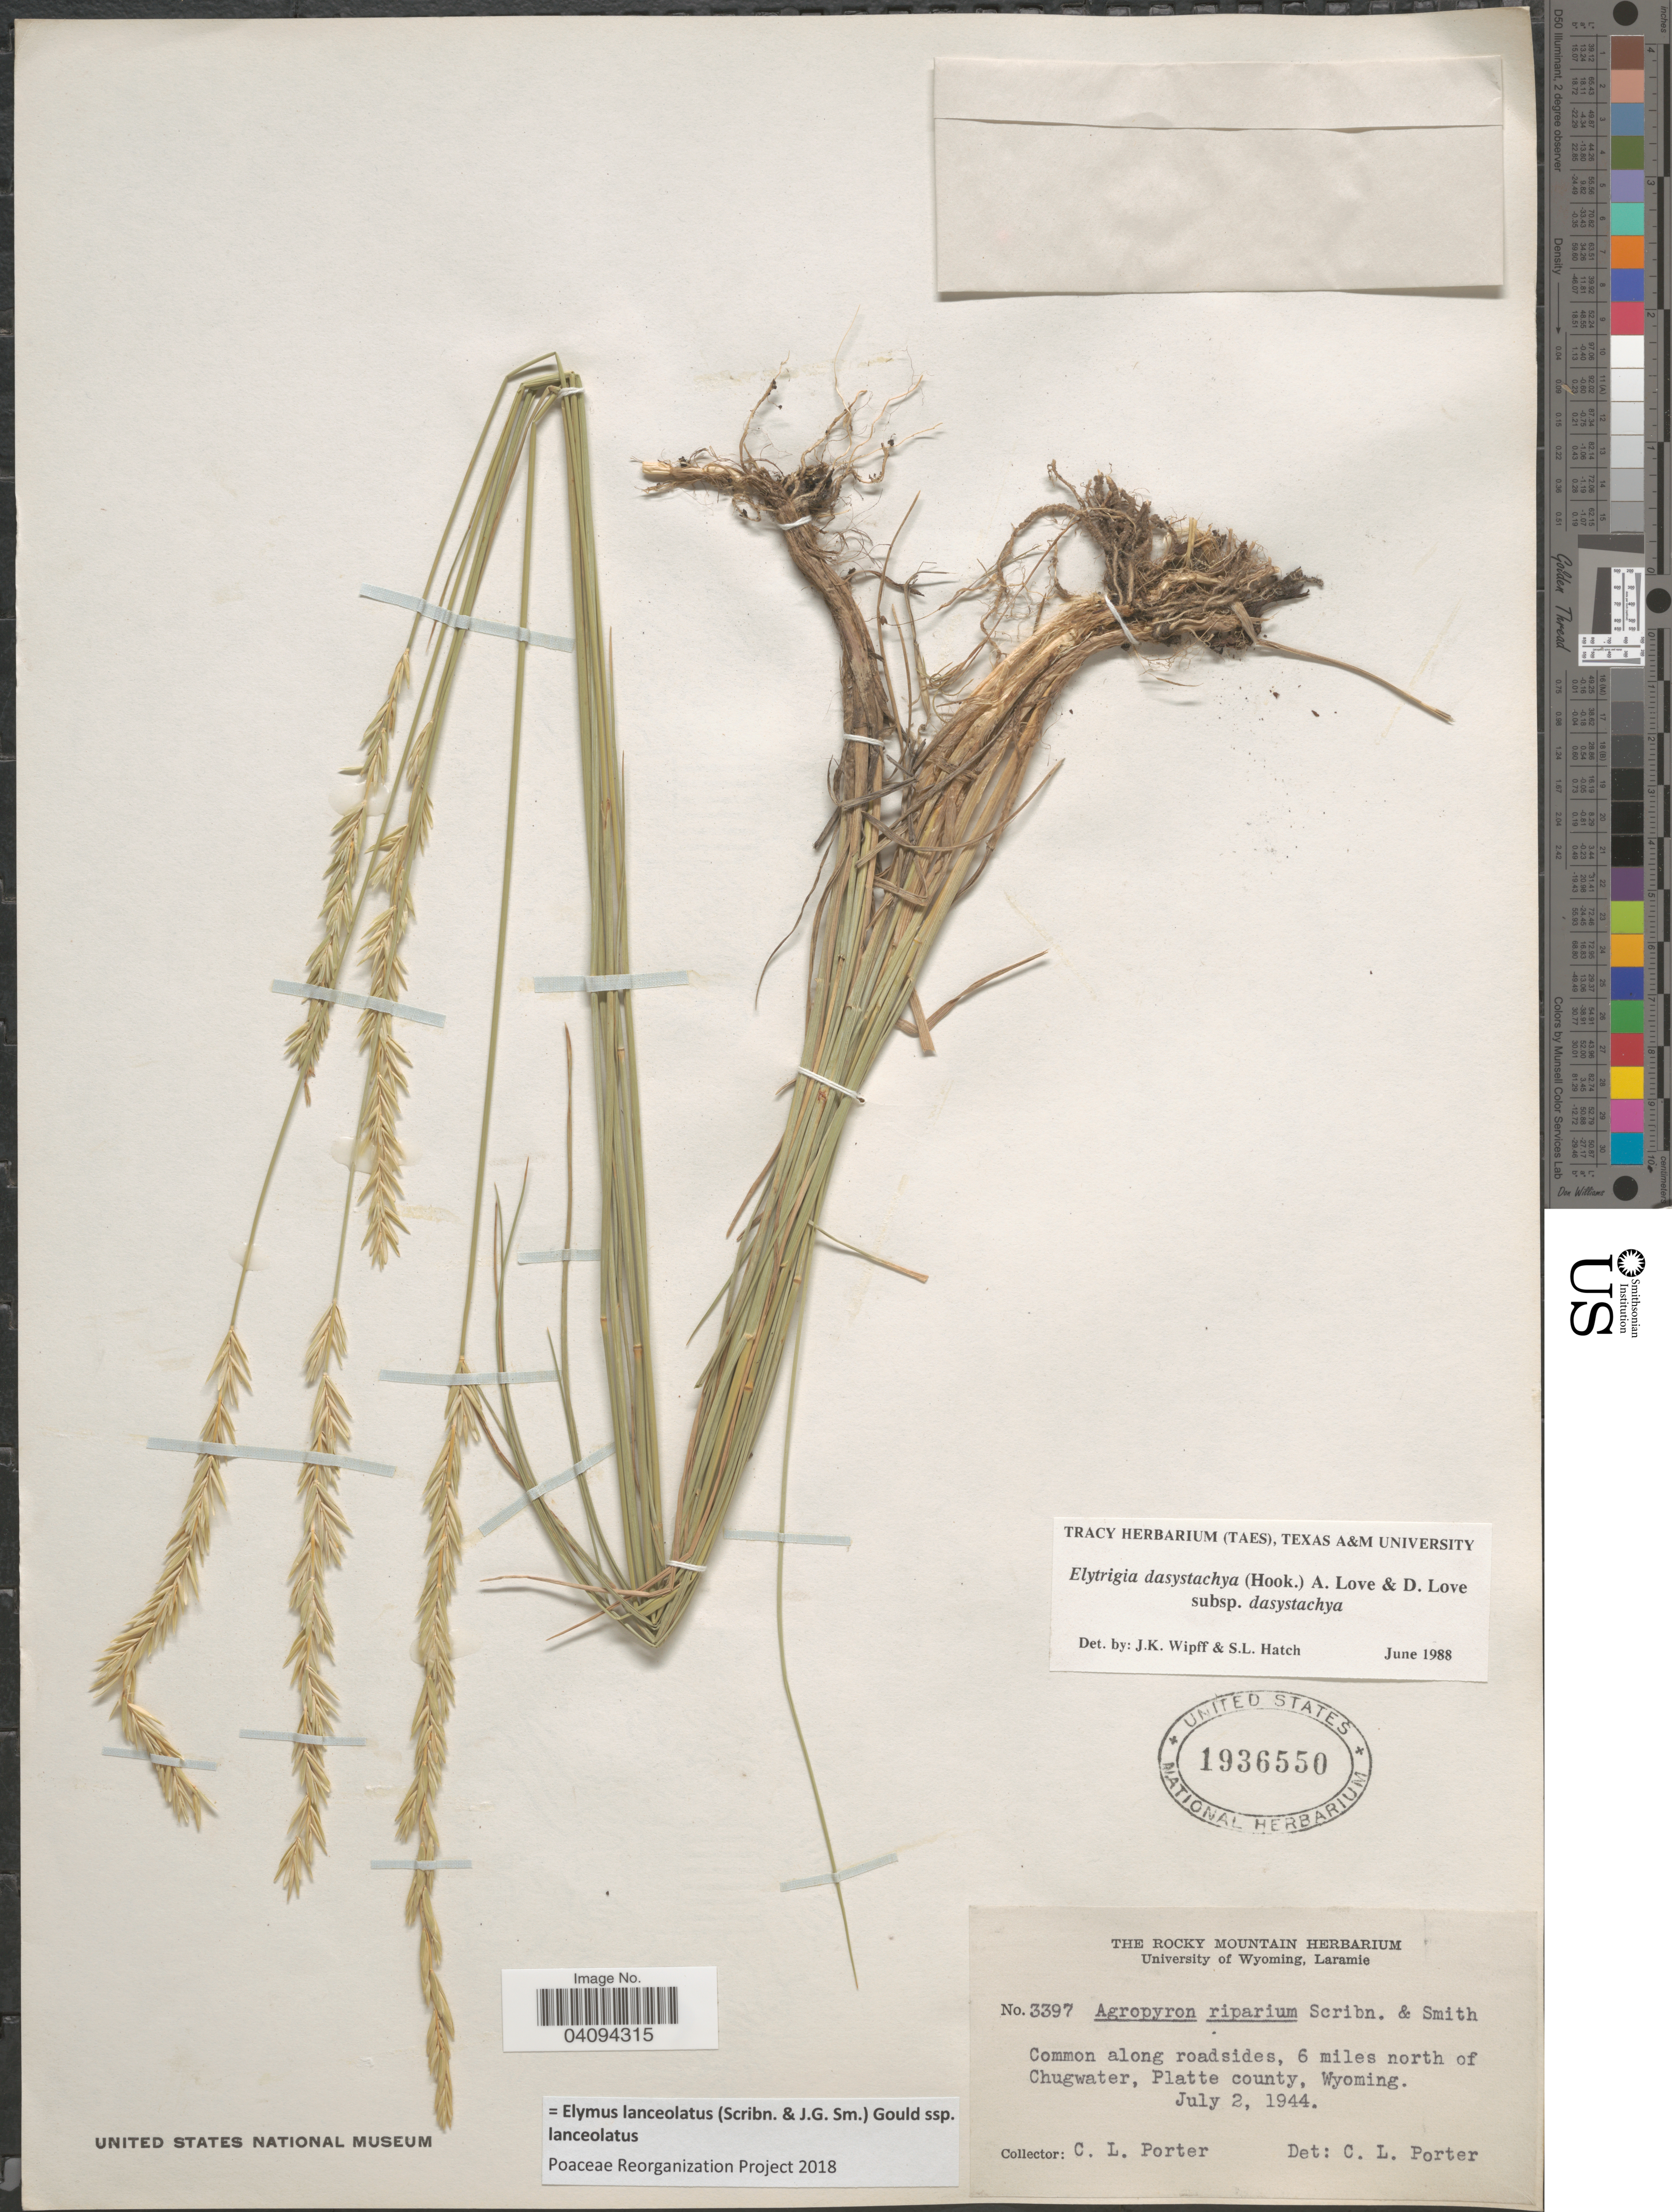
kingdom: Plantae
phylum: Tracheophyta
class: Liliopsida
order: Poales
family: Poaceae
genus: Elymus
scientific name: Elymus lanceolatus subsp. lanceolatus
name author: (Scribn. & J.G. Sm.) Gould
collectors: C. L. Porter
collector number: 3397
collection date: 1944-07-02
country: United States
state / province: Wyoming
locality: Common along roadsides, 6 miles north of Chugwater, Platte county.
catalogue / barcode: US 1936550